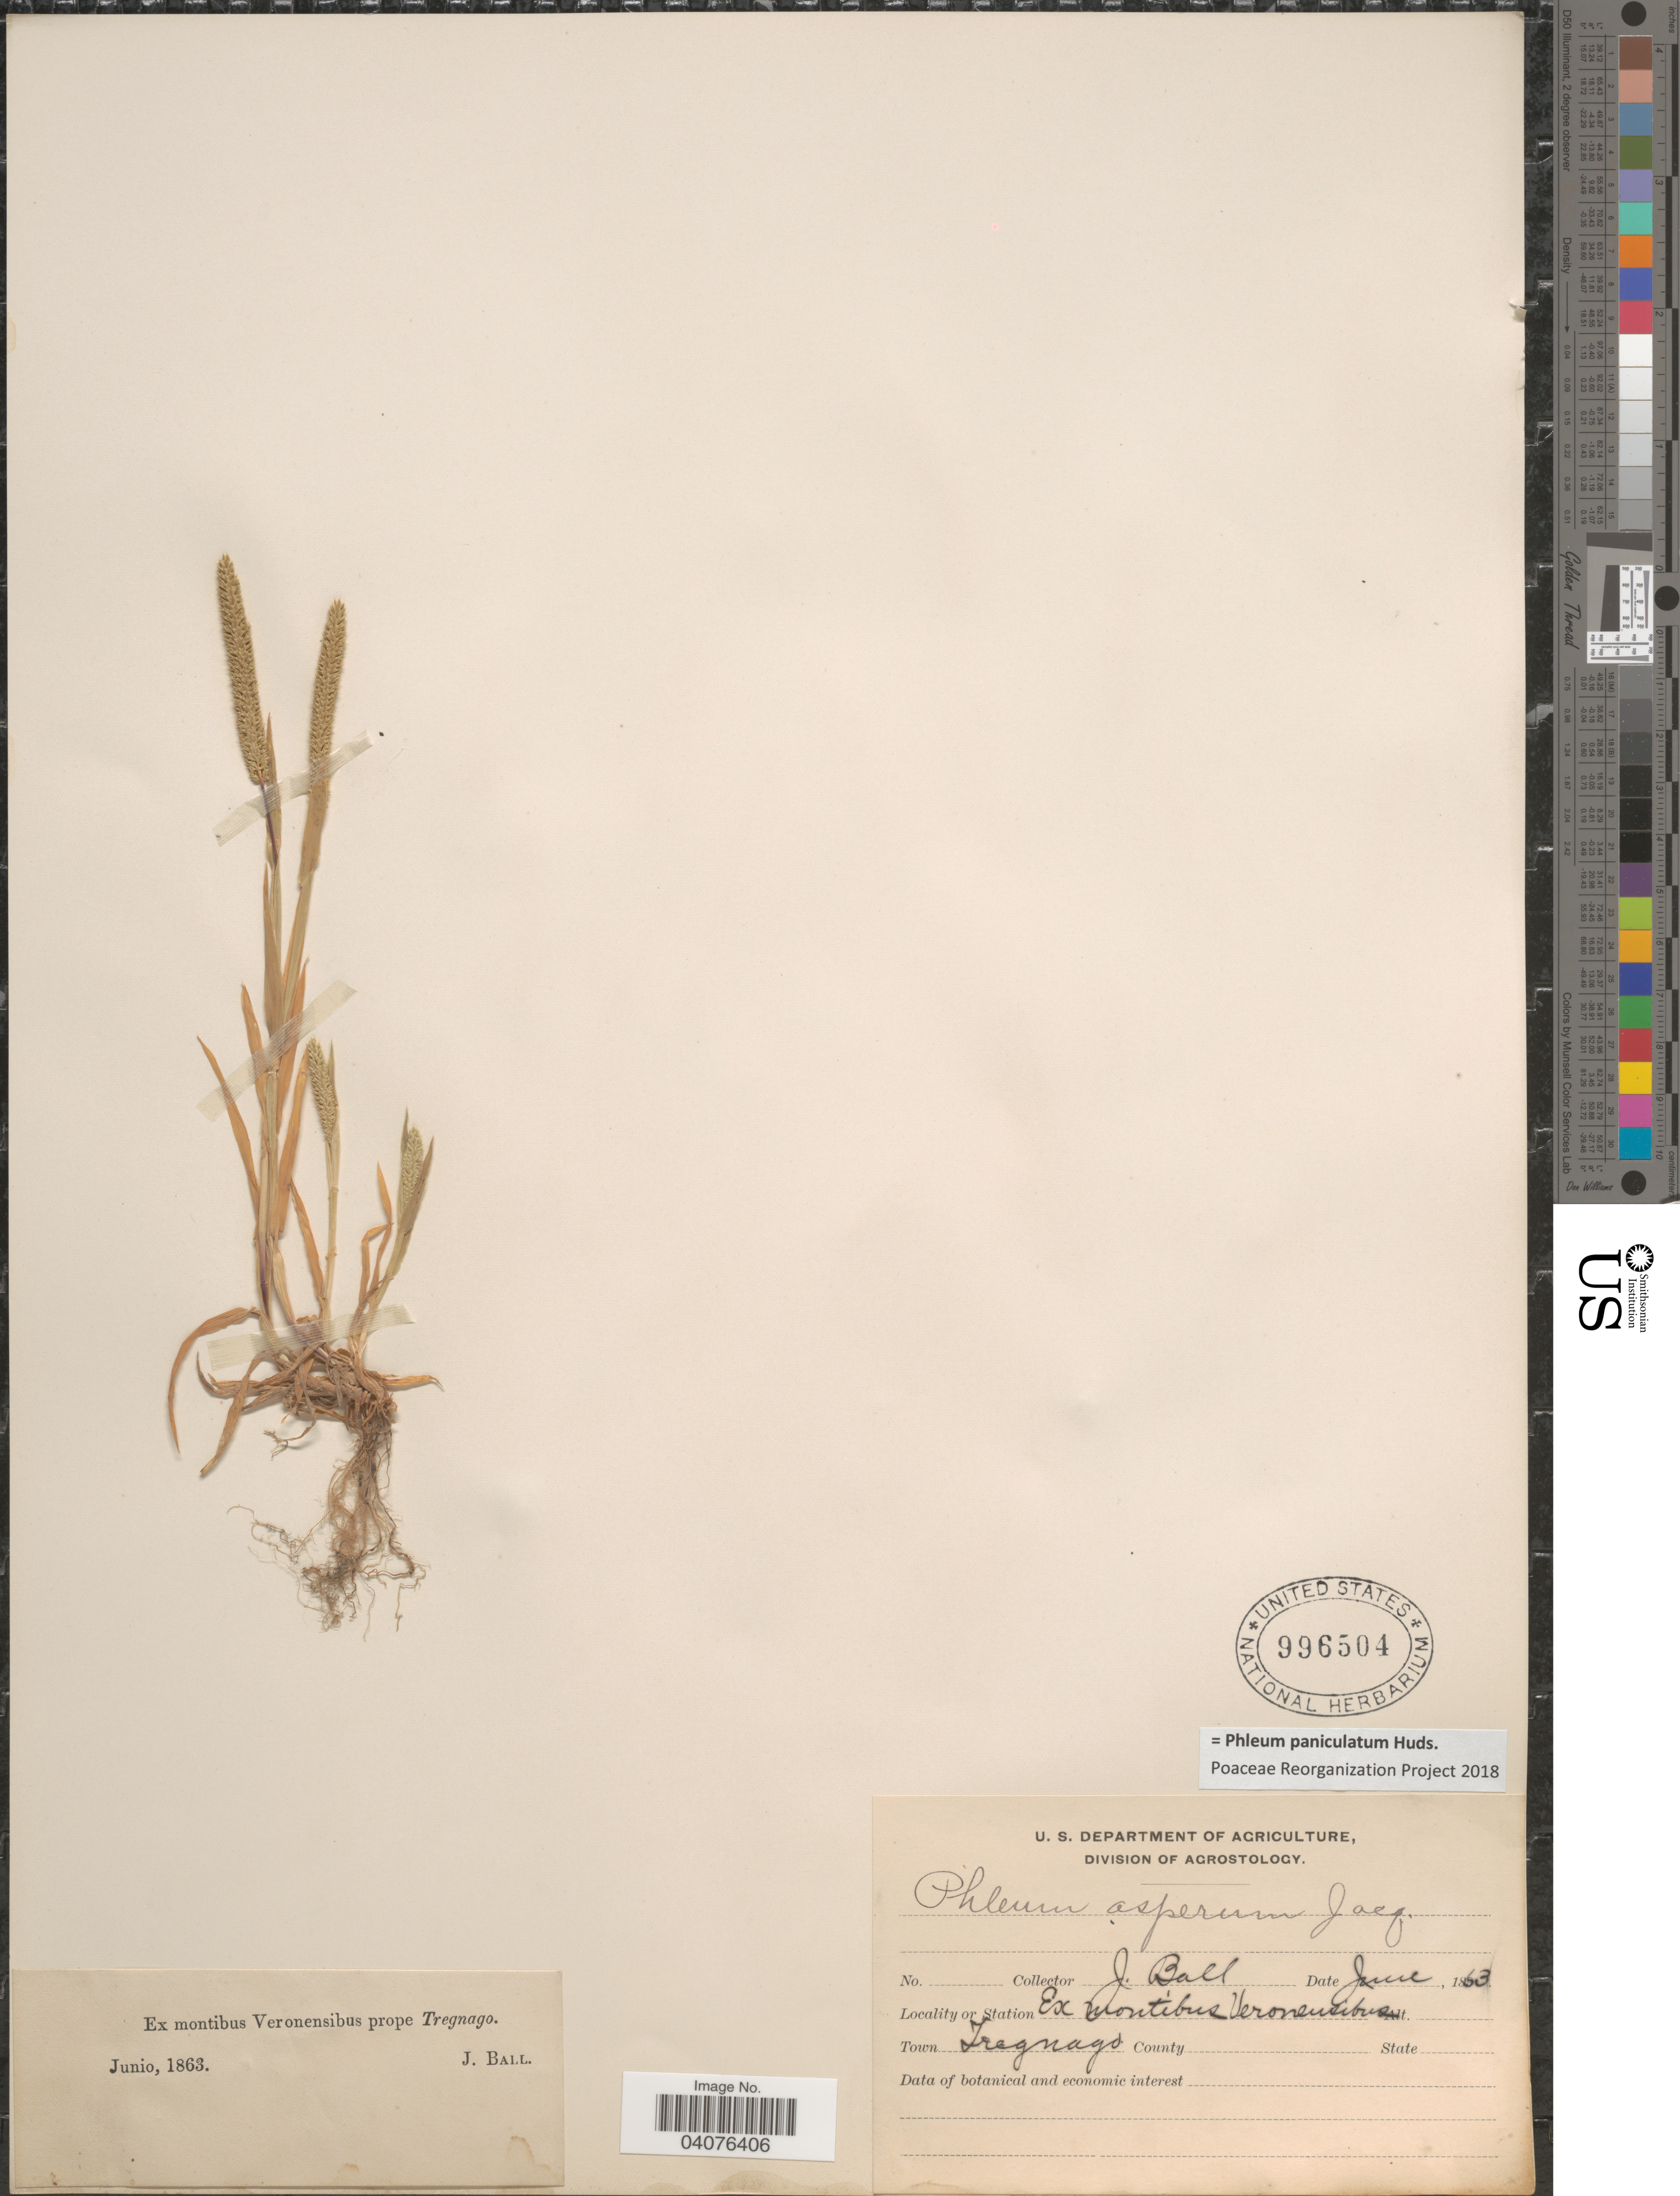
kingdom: Plantae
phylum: Tracheophyta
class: Liliopsida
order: Poales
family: Poaceae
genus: Phleum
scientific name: Phleum paniculatum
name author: Huds.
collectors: J. Ball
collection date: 1863-06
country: Italy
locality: Ex montibus Veronensibus prope Tregnago.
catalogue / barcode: US 996504